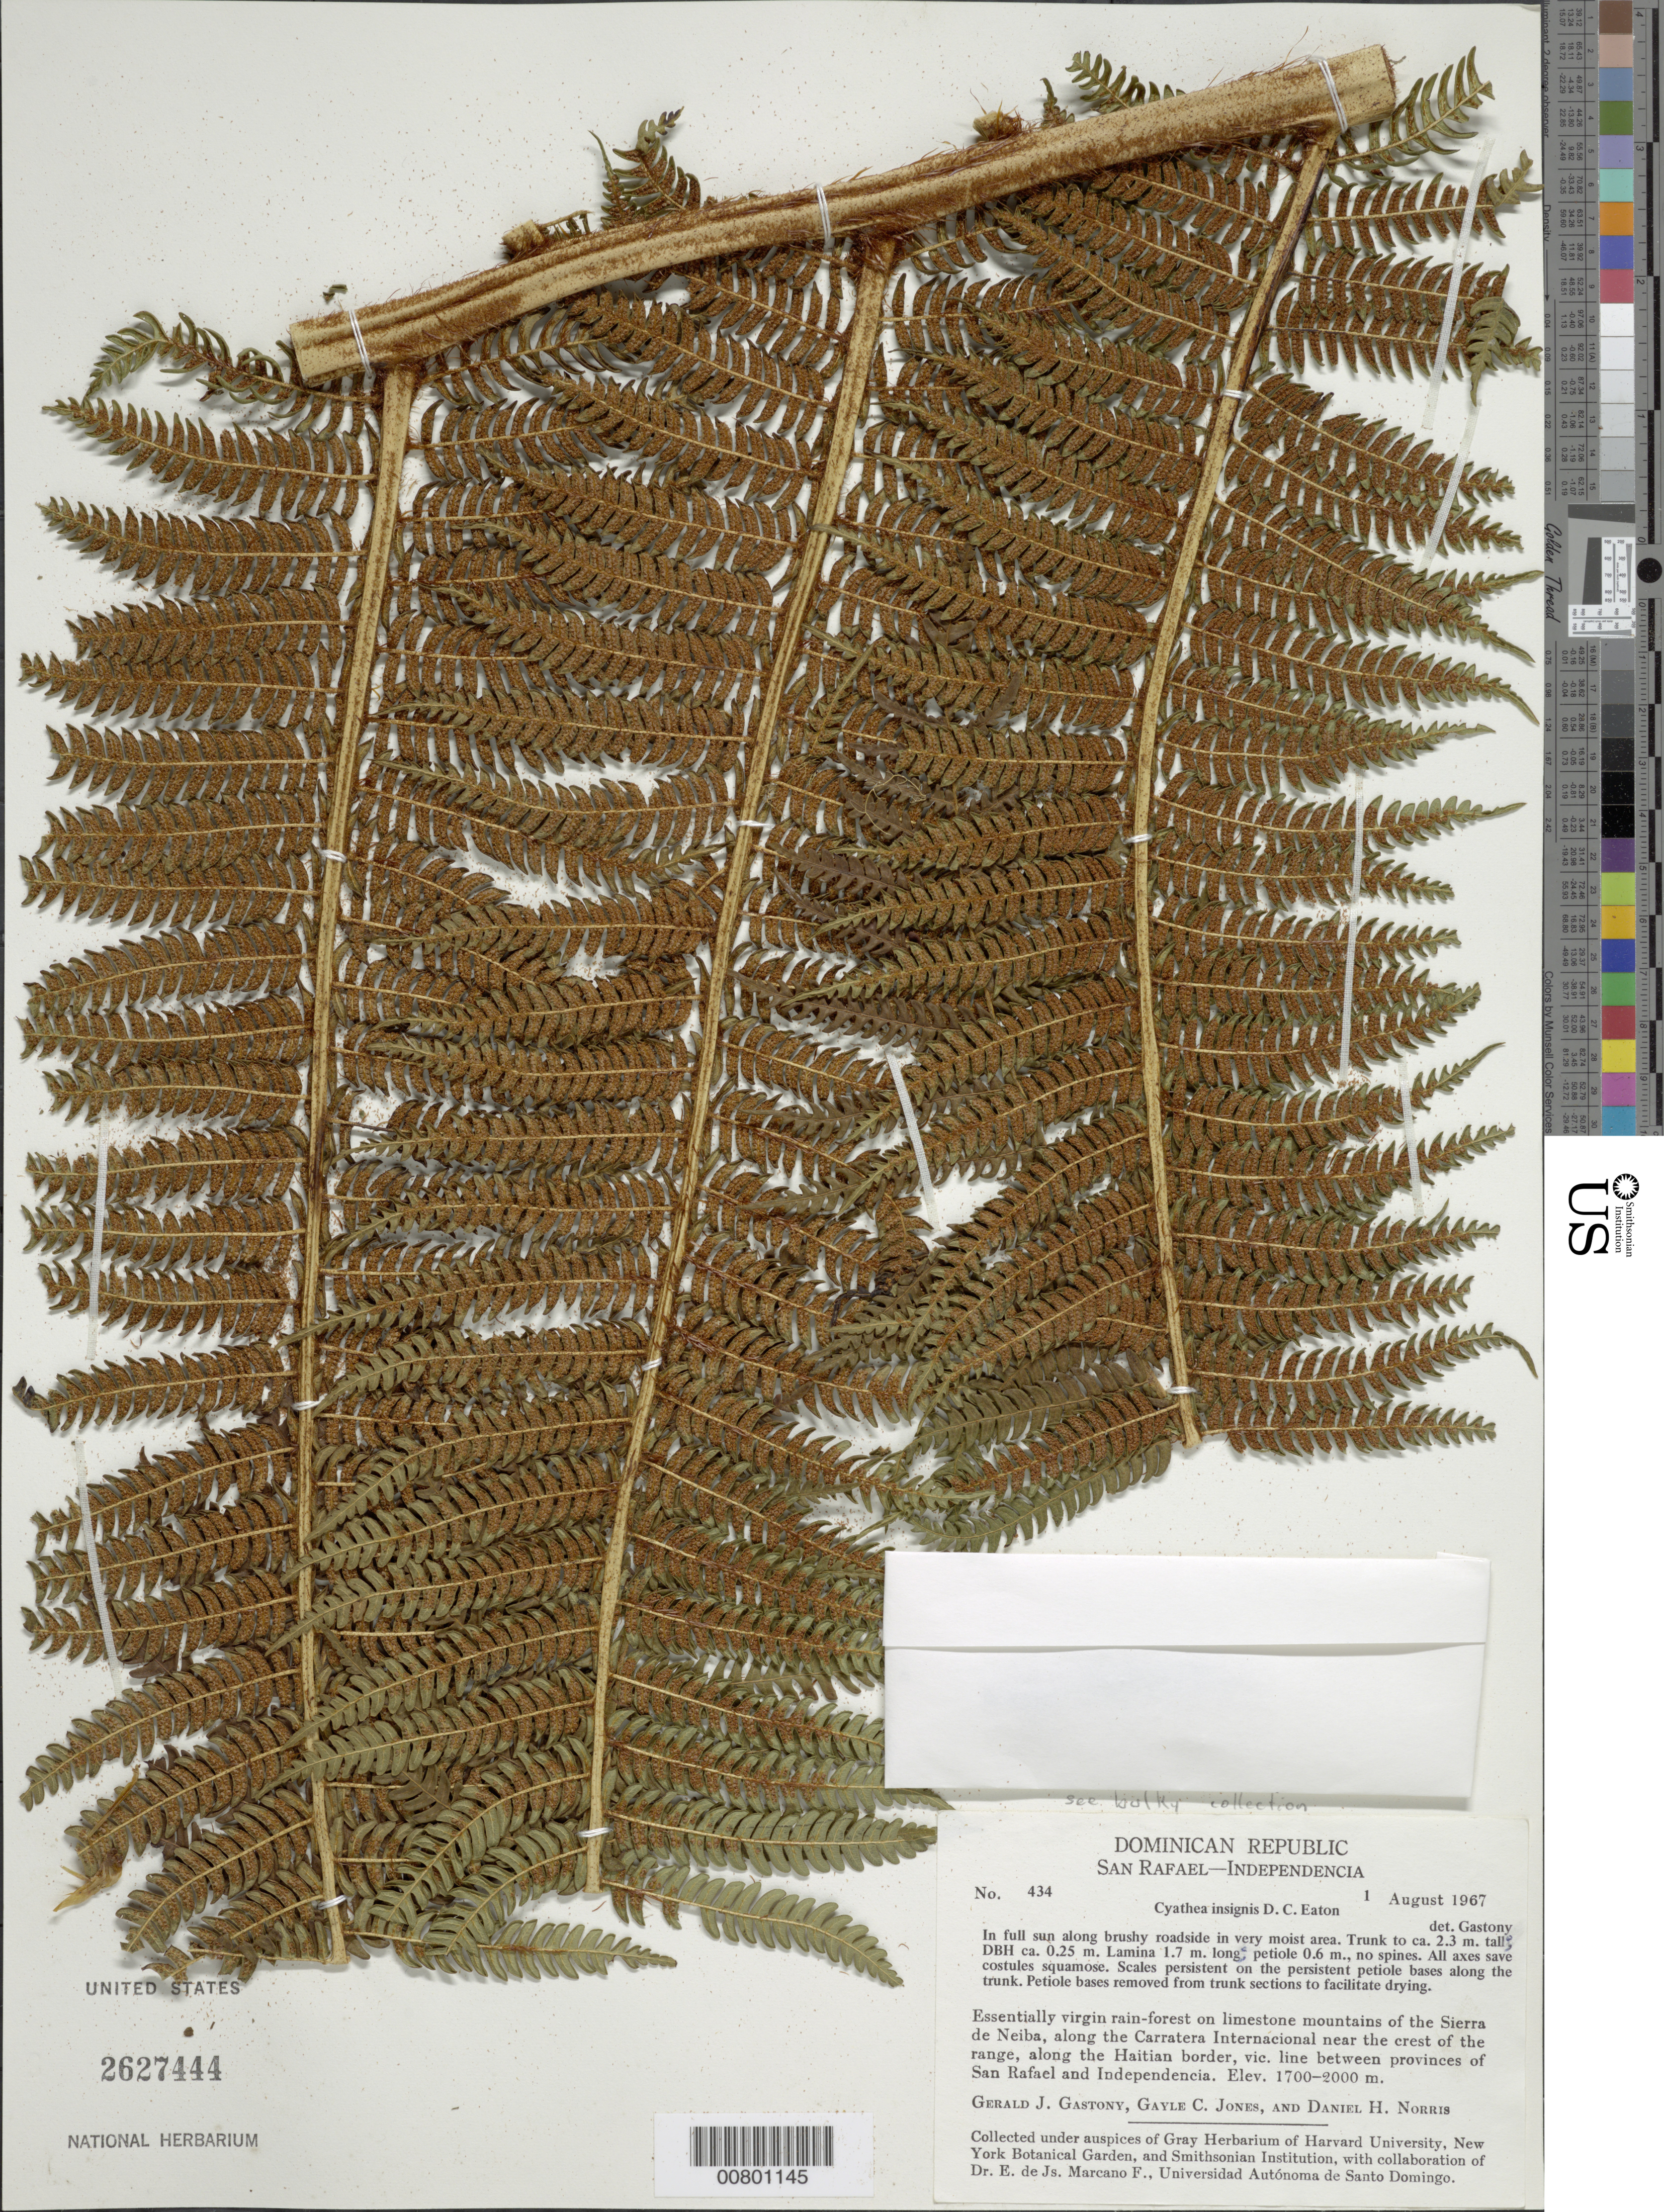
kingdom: Plantae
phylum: Tracheophyta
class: Polypodiopsida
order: Cyatheales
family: Cyatheaceae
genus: Sphaeropteris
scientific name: Sphaeropteris insignis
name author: (Eaton) R.M. Tryon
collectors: G. Gastony, G. C. Jones & D. H. Norris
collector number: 434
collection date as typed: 01 Aug 1967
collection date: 1967-08-01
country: Dominican Republic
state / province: Independencia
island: Hispaniola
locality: Prov. San Rafael-Independencia, Sierra de Neiba, along Carratera Internacional, along Haitian border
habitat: Essentially virgin rainforest on limestone mountains; in full sun along brushy roadside in very moist area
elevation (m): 1700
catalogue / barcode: US 2627444